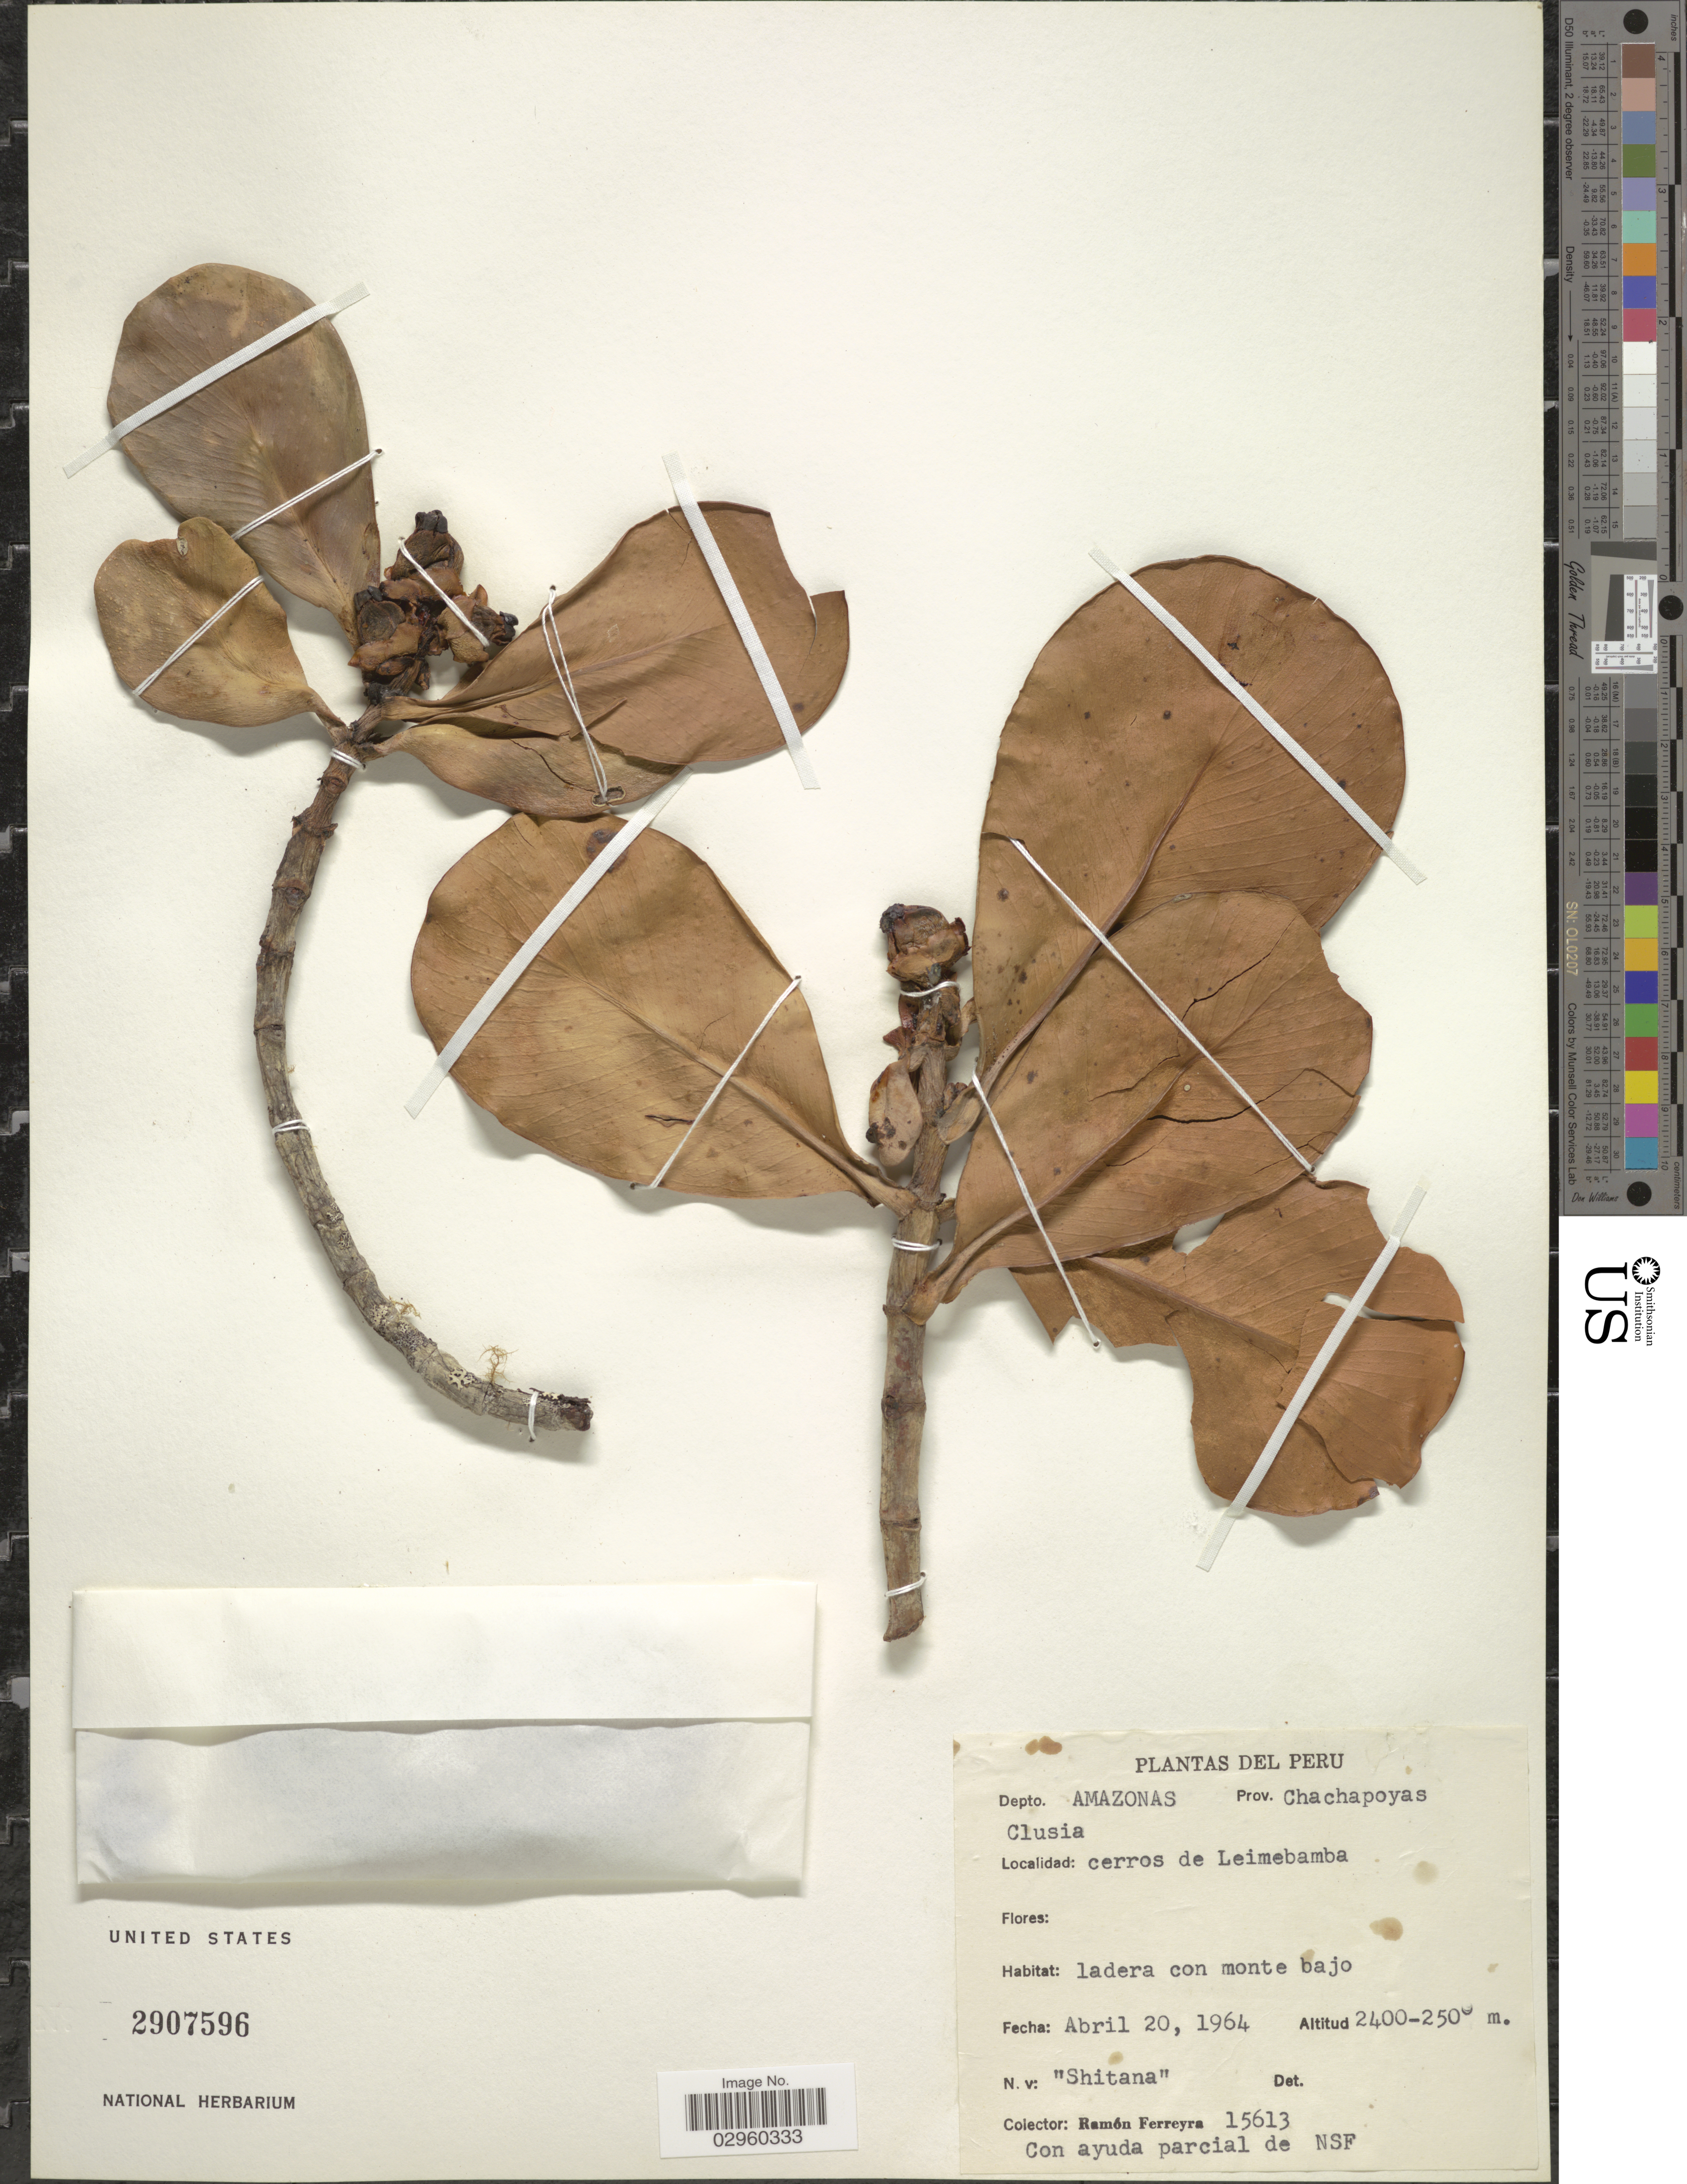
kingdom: Plantae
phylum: Tracheophyta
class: Magnoliopsida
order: Malpighiales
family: Clusiaceae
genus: Clusia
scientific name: Clusia sp.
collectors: R. A. Ferreyra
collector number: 15613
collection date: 1964-04-20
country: Peru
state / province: Amazonas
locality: Depto. Amazonas, Prov. Chachapoyas, cerros de Leimebamba.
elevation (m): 2400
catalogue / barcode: US 2907596